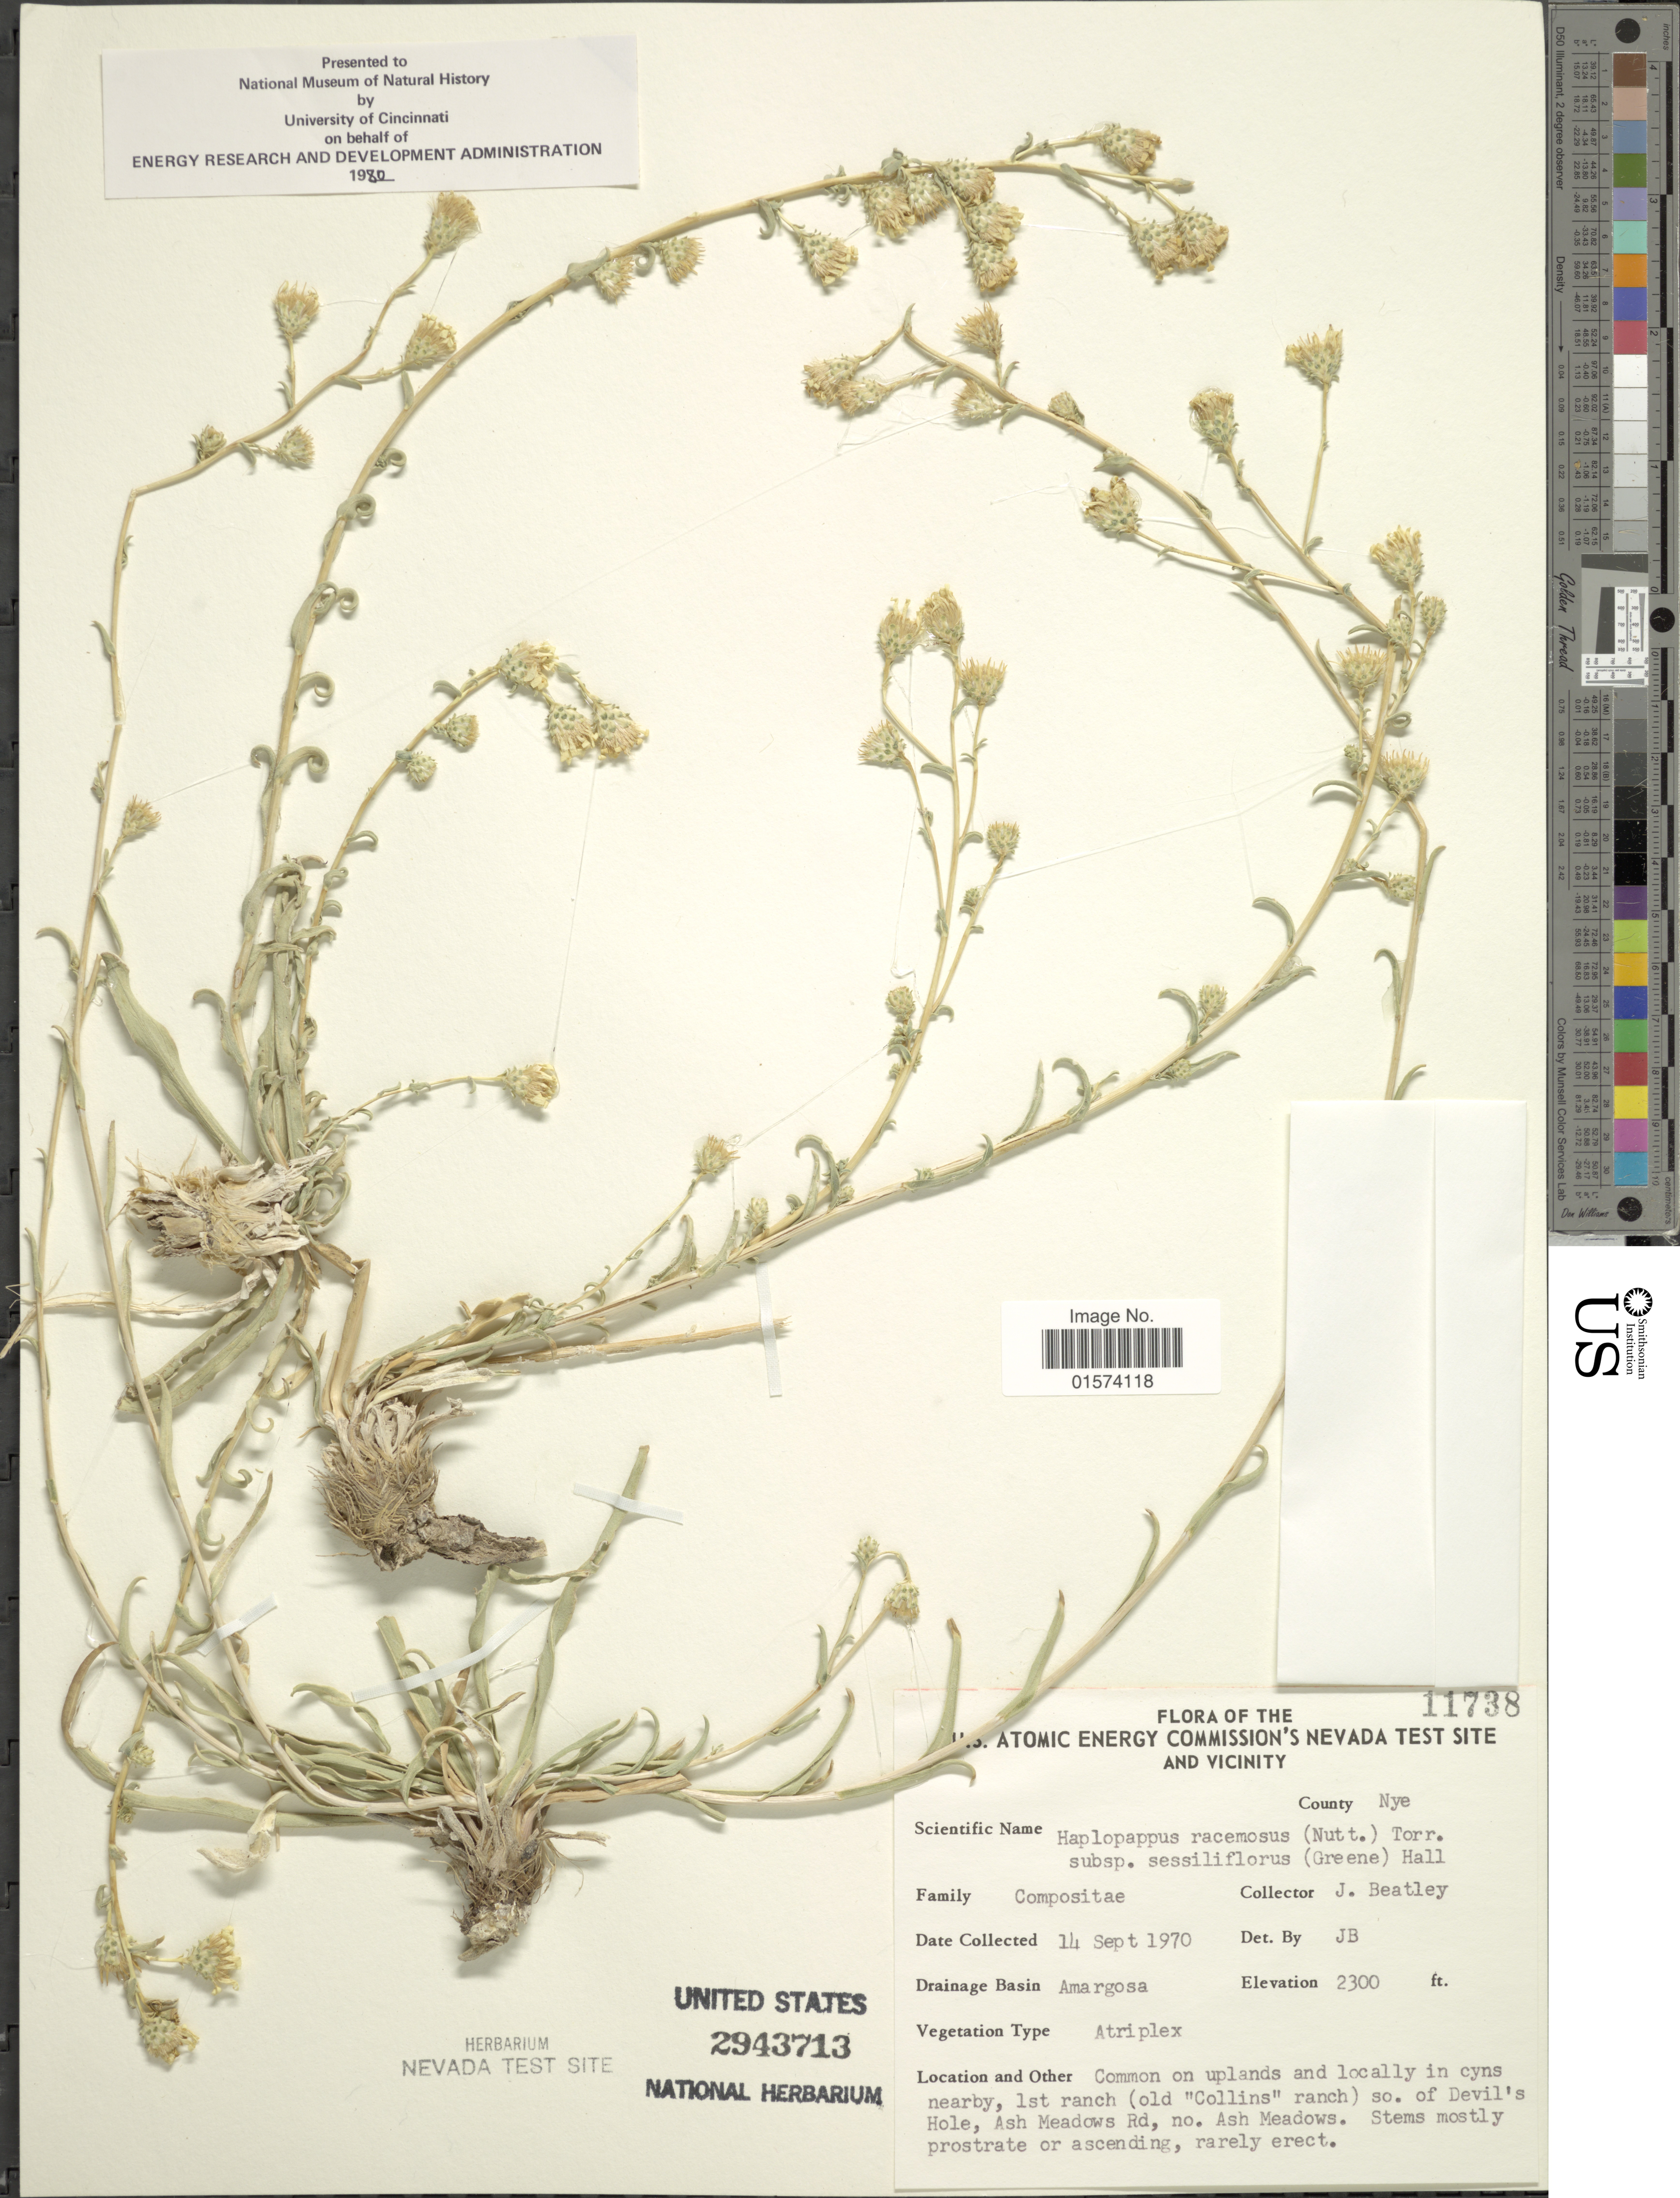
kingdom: Plantae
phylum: Tracheophyta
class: Magnoliopsida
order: Asterales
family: Asteraceae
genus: Pyrrocoma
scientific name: Pyrrocoma racemosa var. glomerata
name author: (Nutt.) H.C. Hall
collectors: J. C. Beatley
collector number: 11738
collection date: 1970-09-14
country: United States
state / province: Nevada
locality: U.S. Atomic Energy Commission's Nevada Test Site and Vicinity, County Nye, common on upland and locally in cyns nearby, 1 st ranch (old "Collins" ranch) so. of Devil's Hole, Ash Meadows Rd, no Ash Meadows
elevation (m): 701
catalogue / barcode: US 2943713